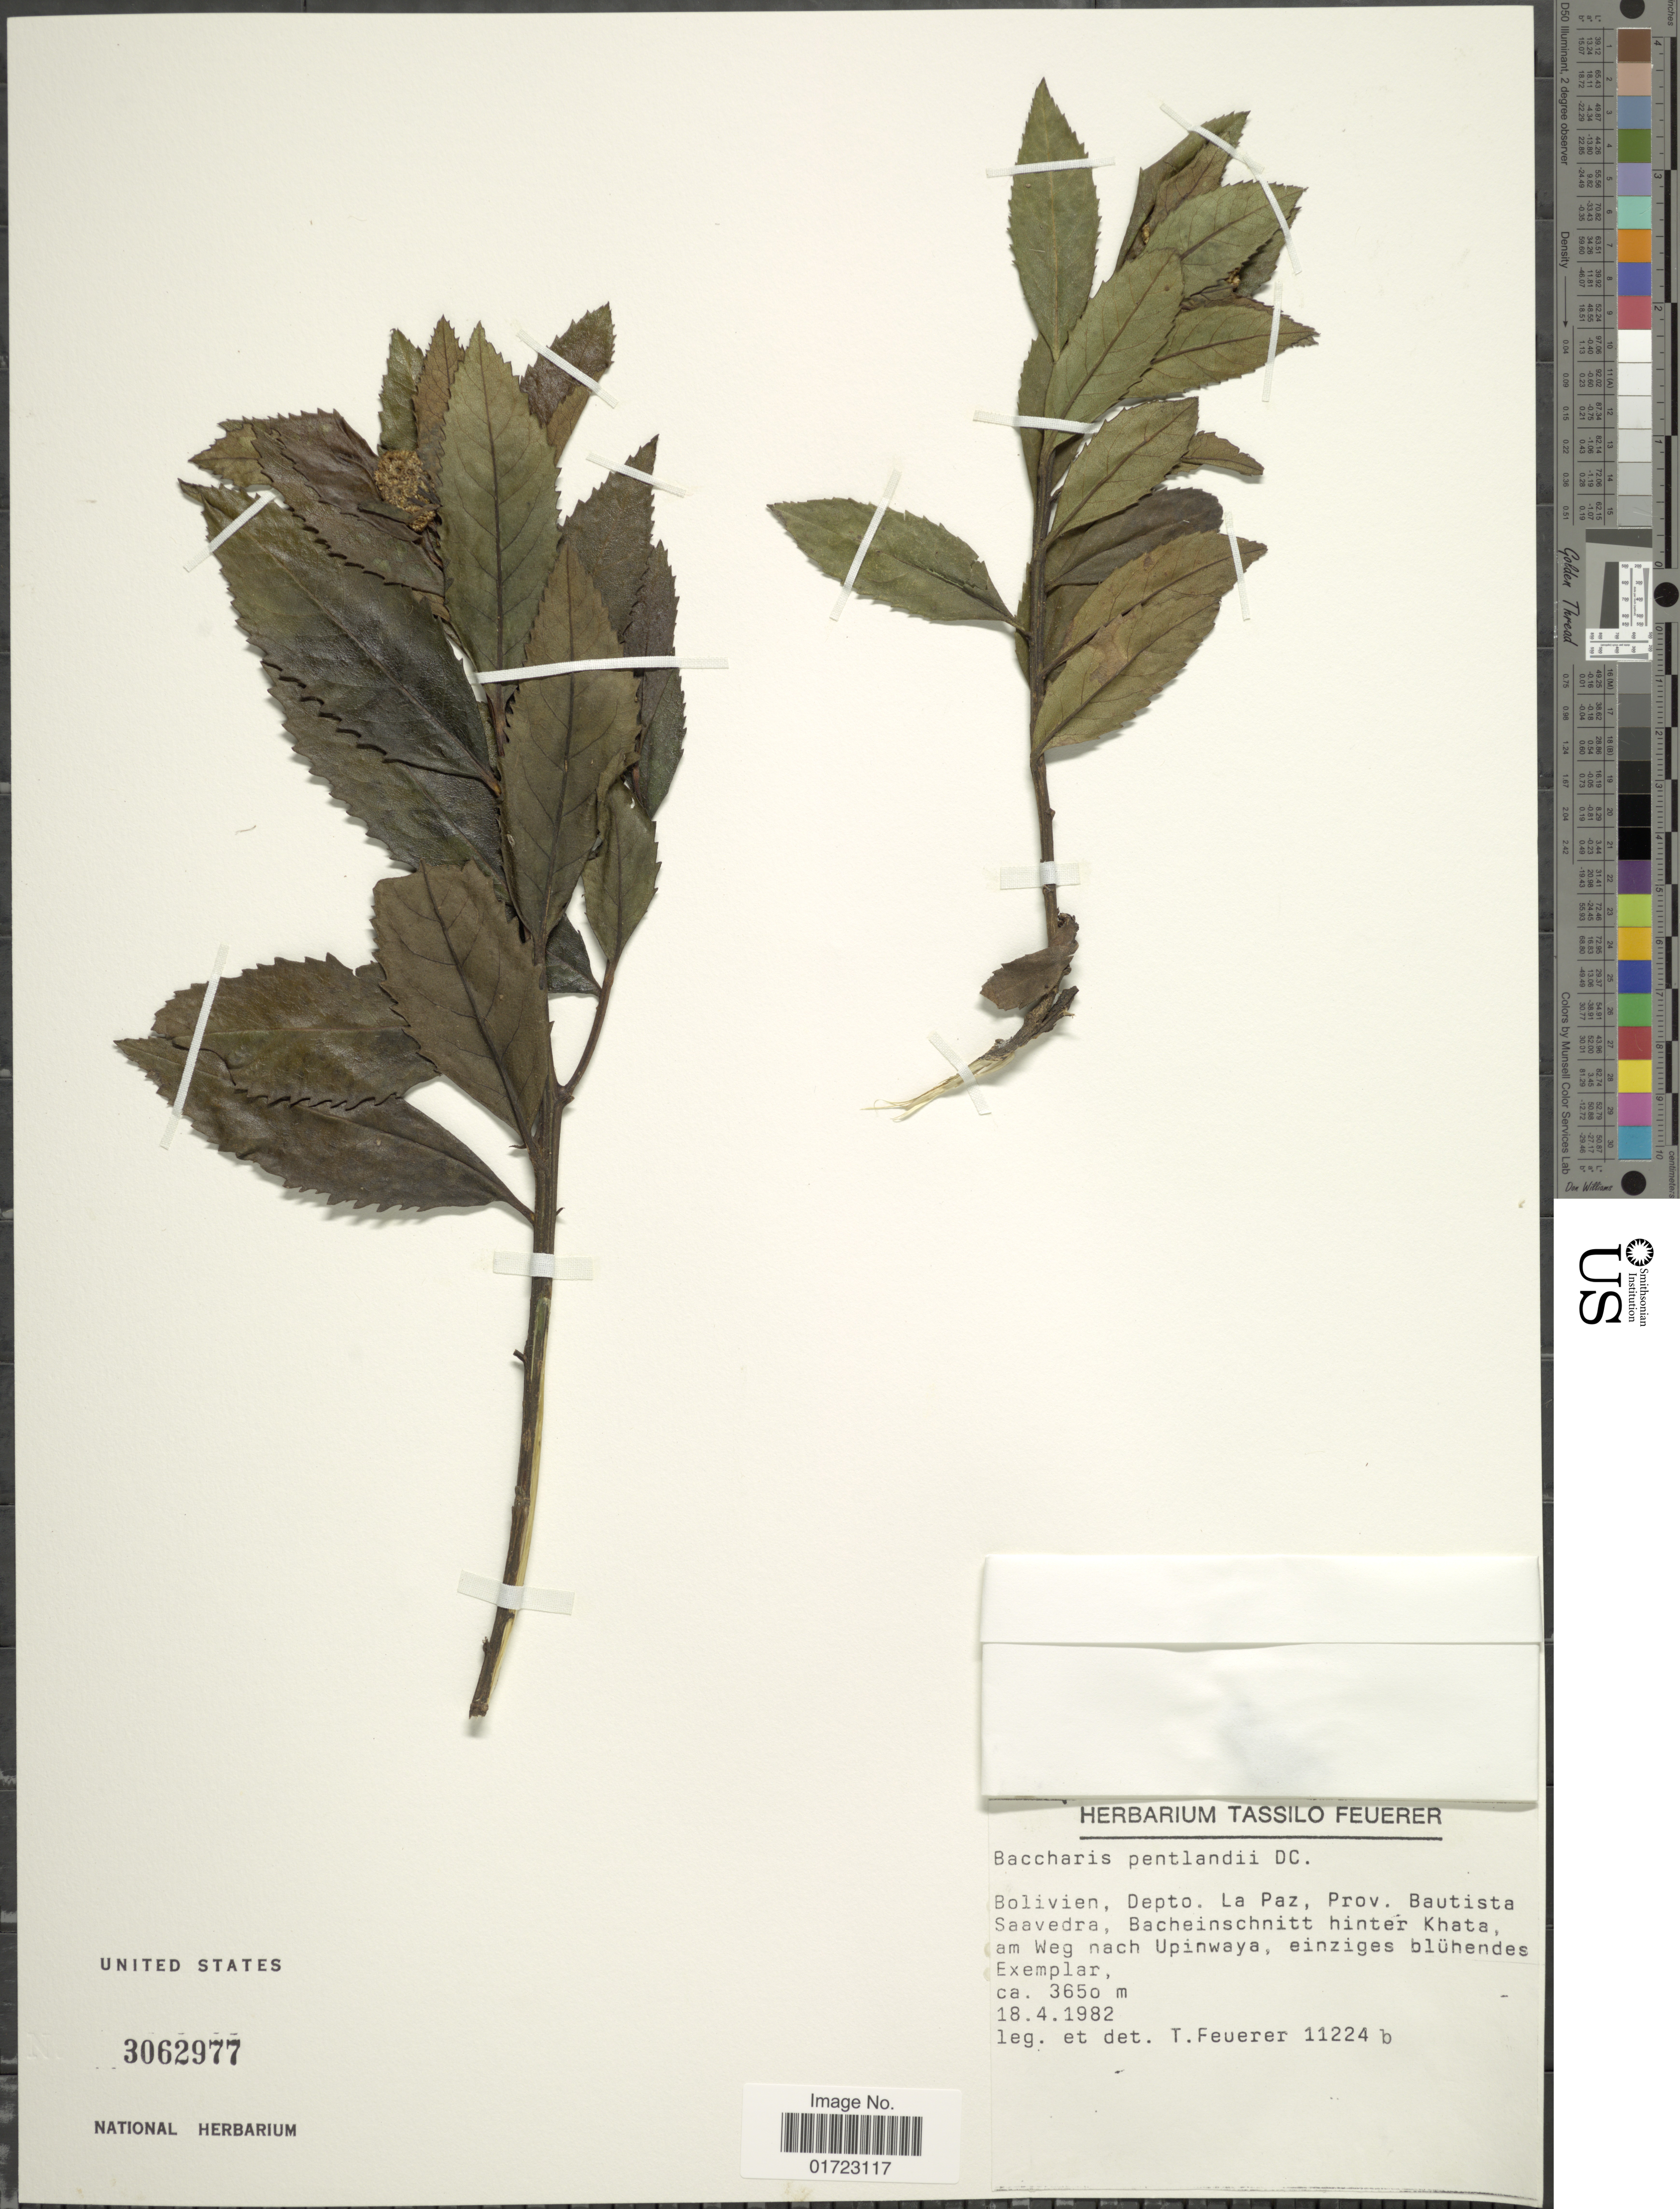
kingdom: Plantae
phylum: Tracheophyta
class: Magnoliopsida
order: Asterales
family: Asteraceae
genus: Baccharis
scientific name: Baccharis pentlandii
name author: DC.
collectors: T. Feuerer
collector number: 11224b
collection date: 1982-04-18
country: Bolivia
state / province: La Paz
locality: Prov. Bautista Saavedra, bacheinschnitt hinter Khata, amm Weg nach Upinwaya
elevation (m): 3650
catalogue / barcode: US 3062977